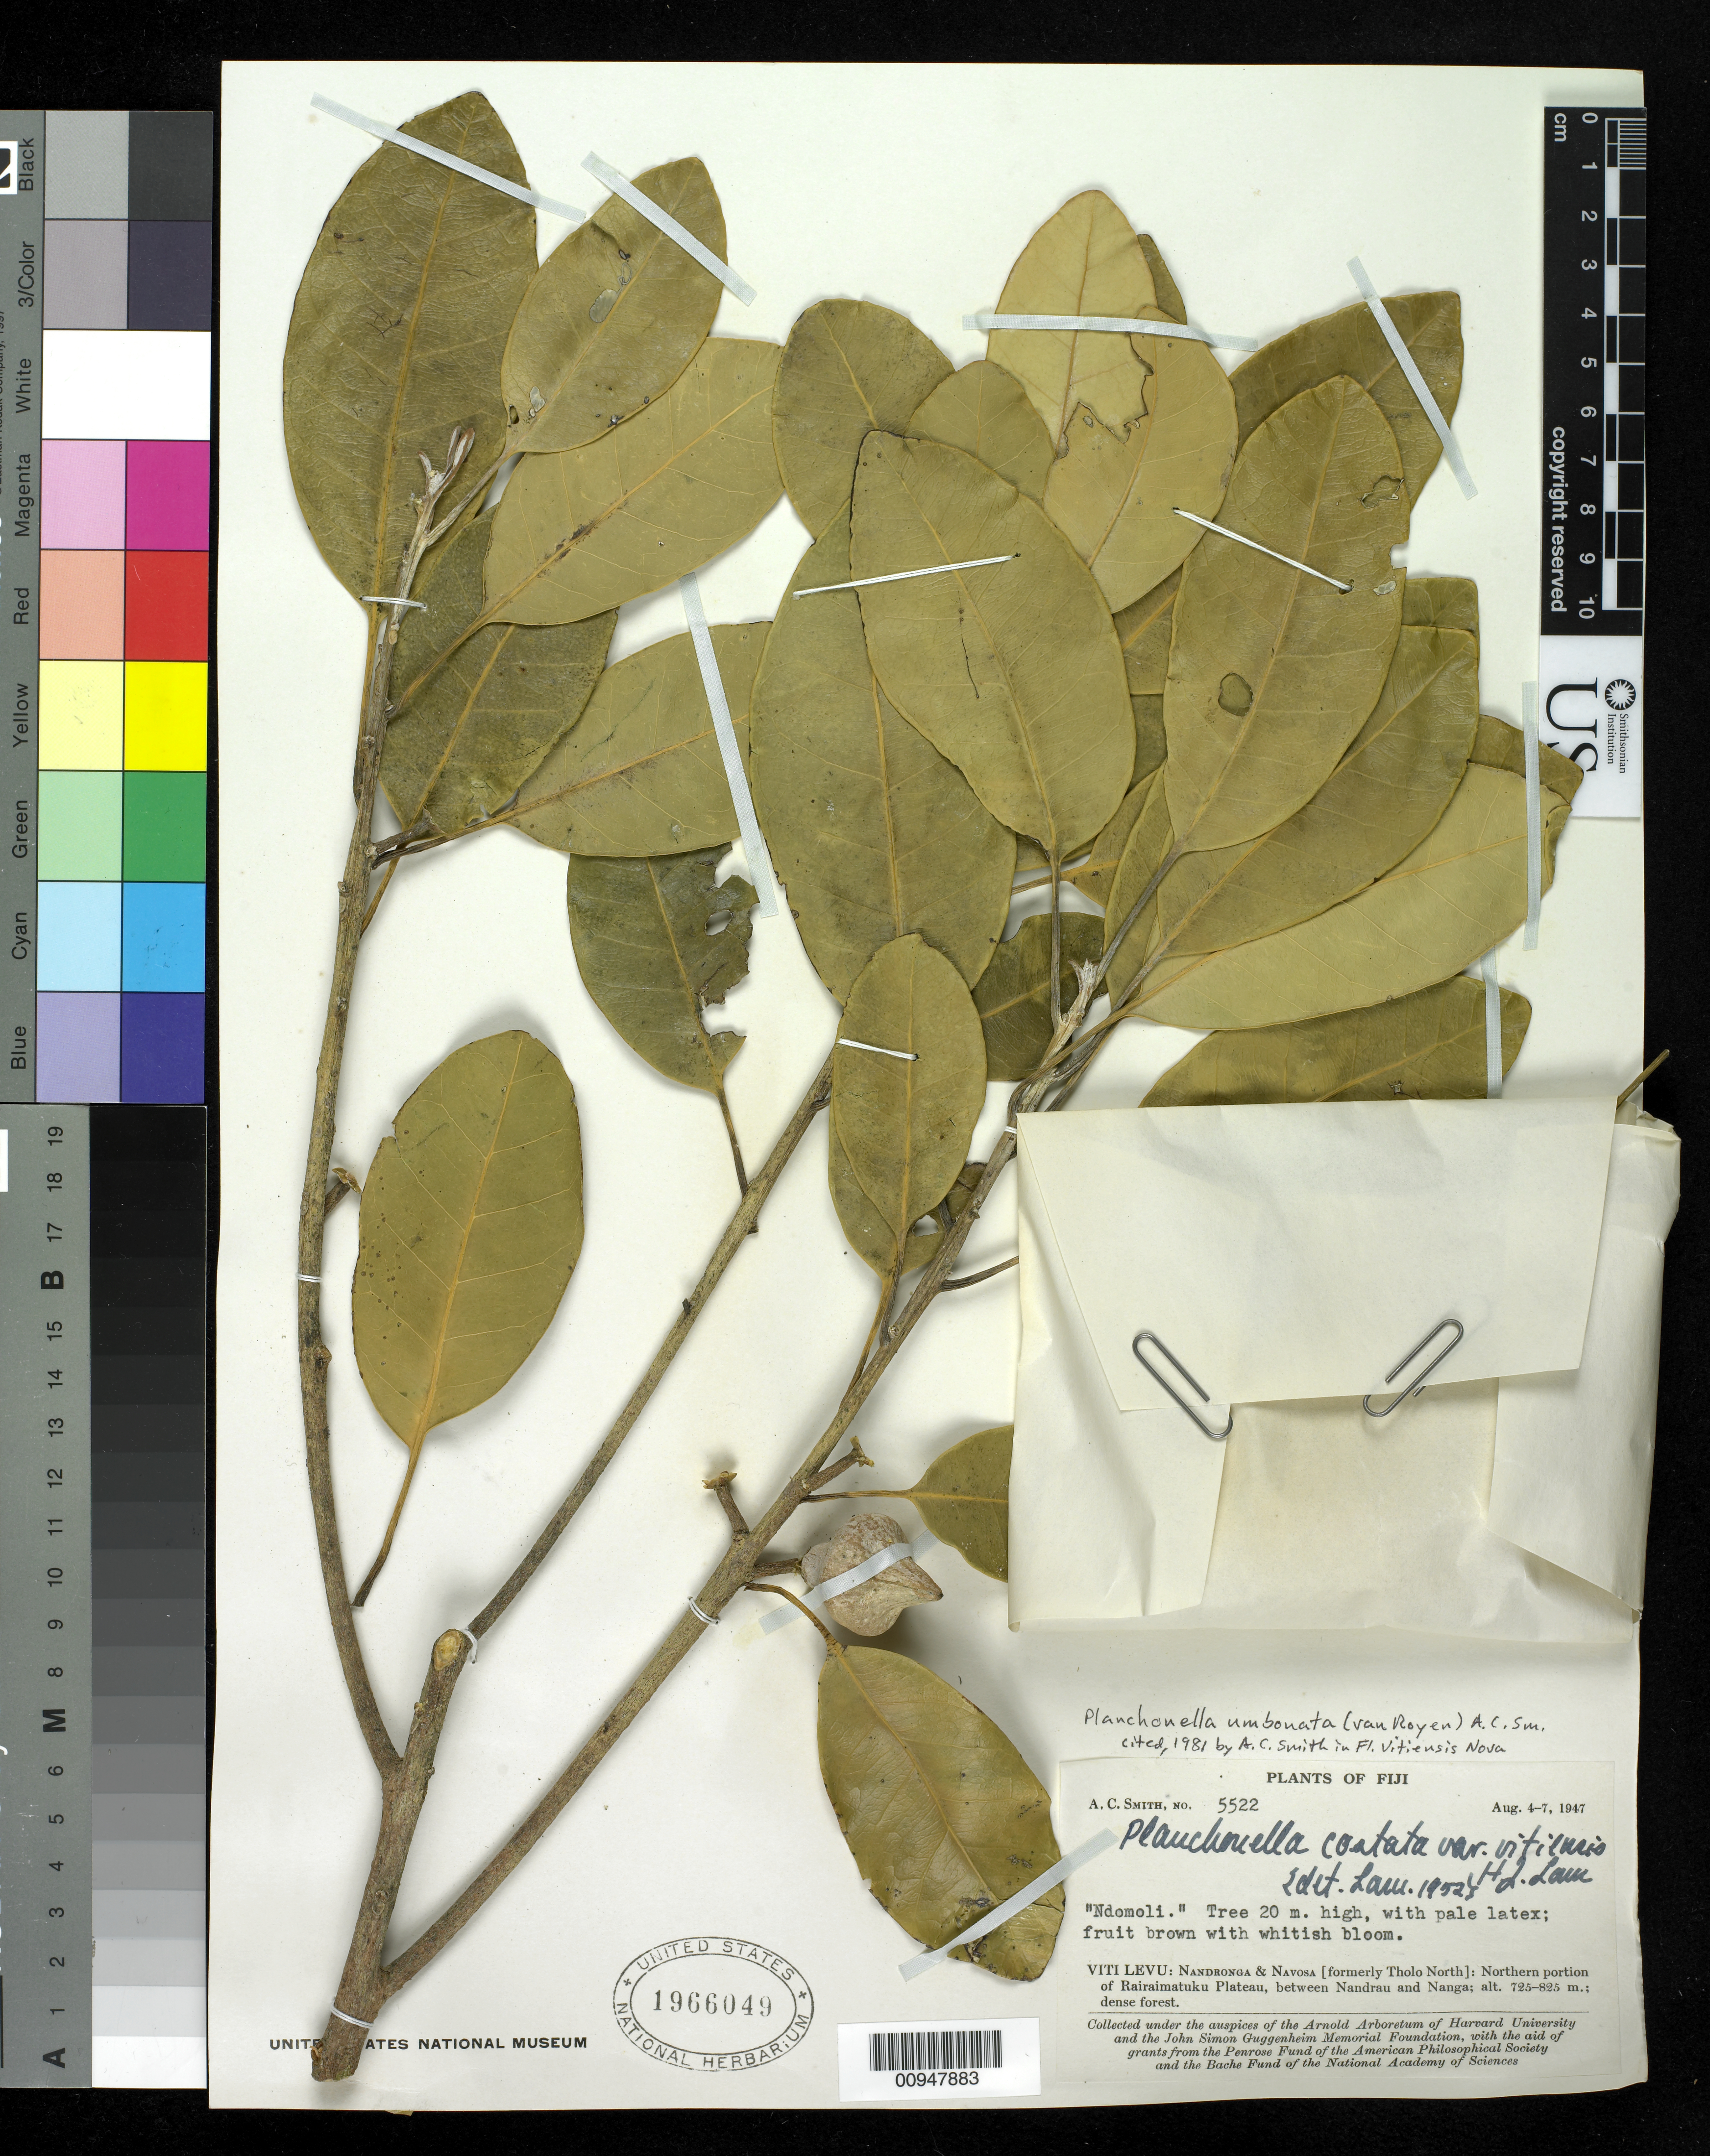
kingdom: Plantae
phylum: Tracheophyta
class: Magnoliopsida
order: Ericales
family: Sapotaceae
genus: Planchonella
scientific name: Planchonella umbonata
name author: (P. Royen) A.C. Sm.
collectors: C. A. Smith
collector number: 5522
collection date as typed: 04 Aug 1947 to 07 Aug 1947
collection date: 1947-08-04/1947-08-07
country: Fiji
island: Viti Levu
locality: Nandronga & Navosa. N. portion of Rairaimatuku Plateau, beteen Nandrau & Nanga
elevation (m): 725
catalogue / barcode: US 1966049